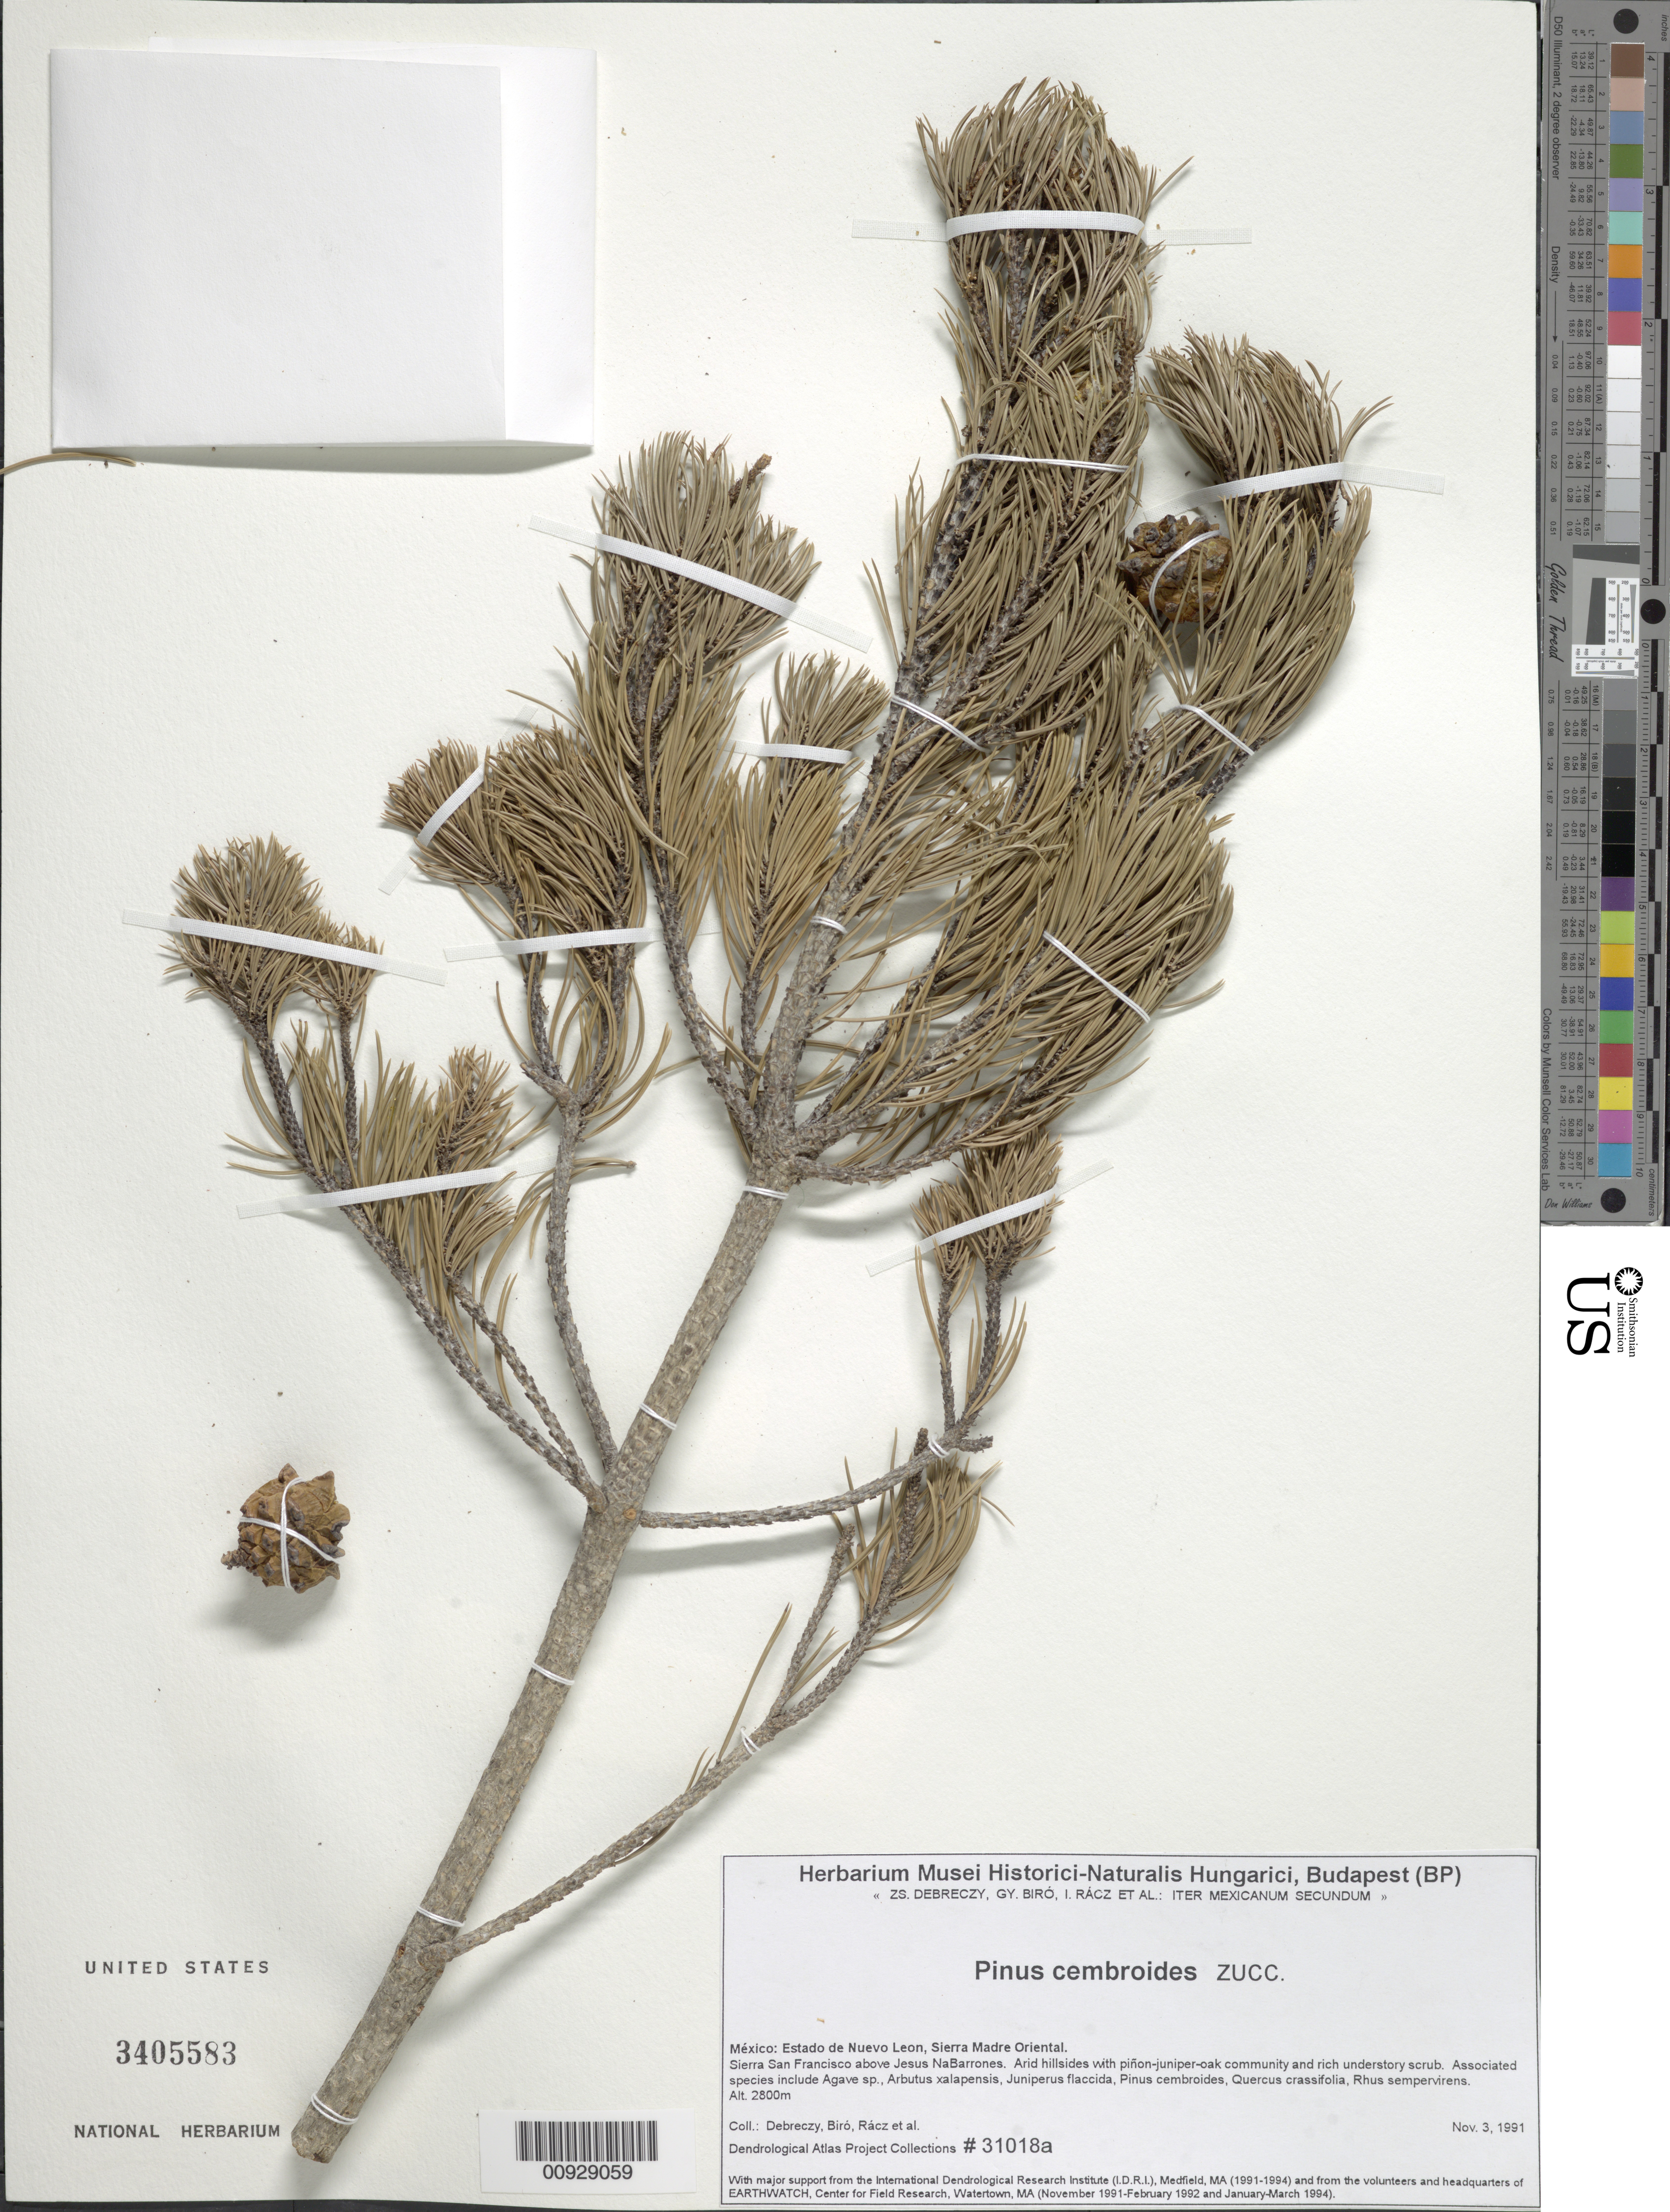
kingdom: Plantae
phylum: Tracheophyta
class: Pinopsida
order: Pinales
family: Pinaceae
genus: Pinus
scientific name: Pinus cembroides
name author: Zucc.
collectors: Z. Debreczy, G. Biro, I. Rácz & et al.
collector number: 31018 a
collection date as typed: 03 Nov 1991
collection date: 1991-11-03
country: Mexico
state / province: Nuevo León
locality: Sierra San Francisco above Jesús NaBarrones [sic possibly Jesús María de Berrónez]. Sierra Madre Oriental.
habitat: Arid hillsides with piñon-juniper-oak community and rich understory scrub. Associated species include Agave sp., Arbutus xalapensis, Juniperus flaccida, Pinus cembroides, Quercus crassifolia, Rhus sempervirens.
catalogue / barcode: US 3405583